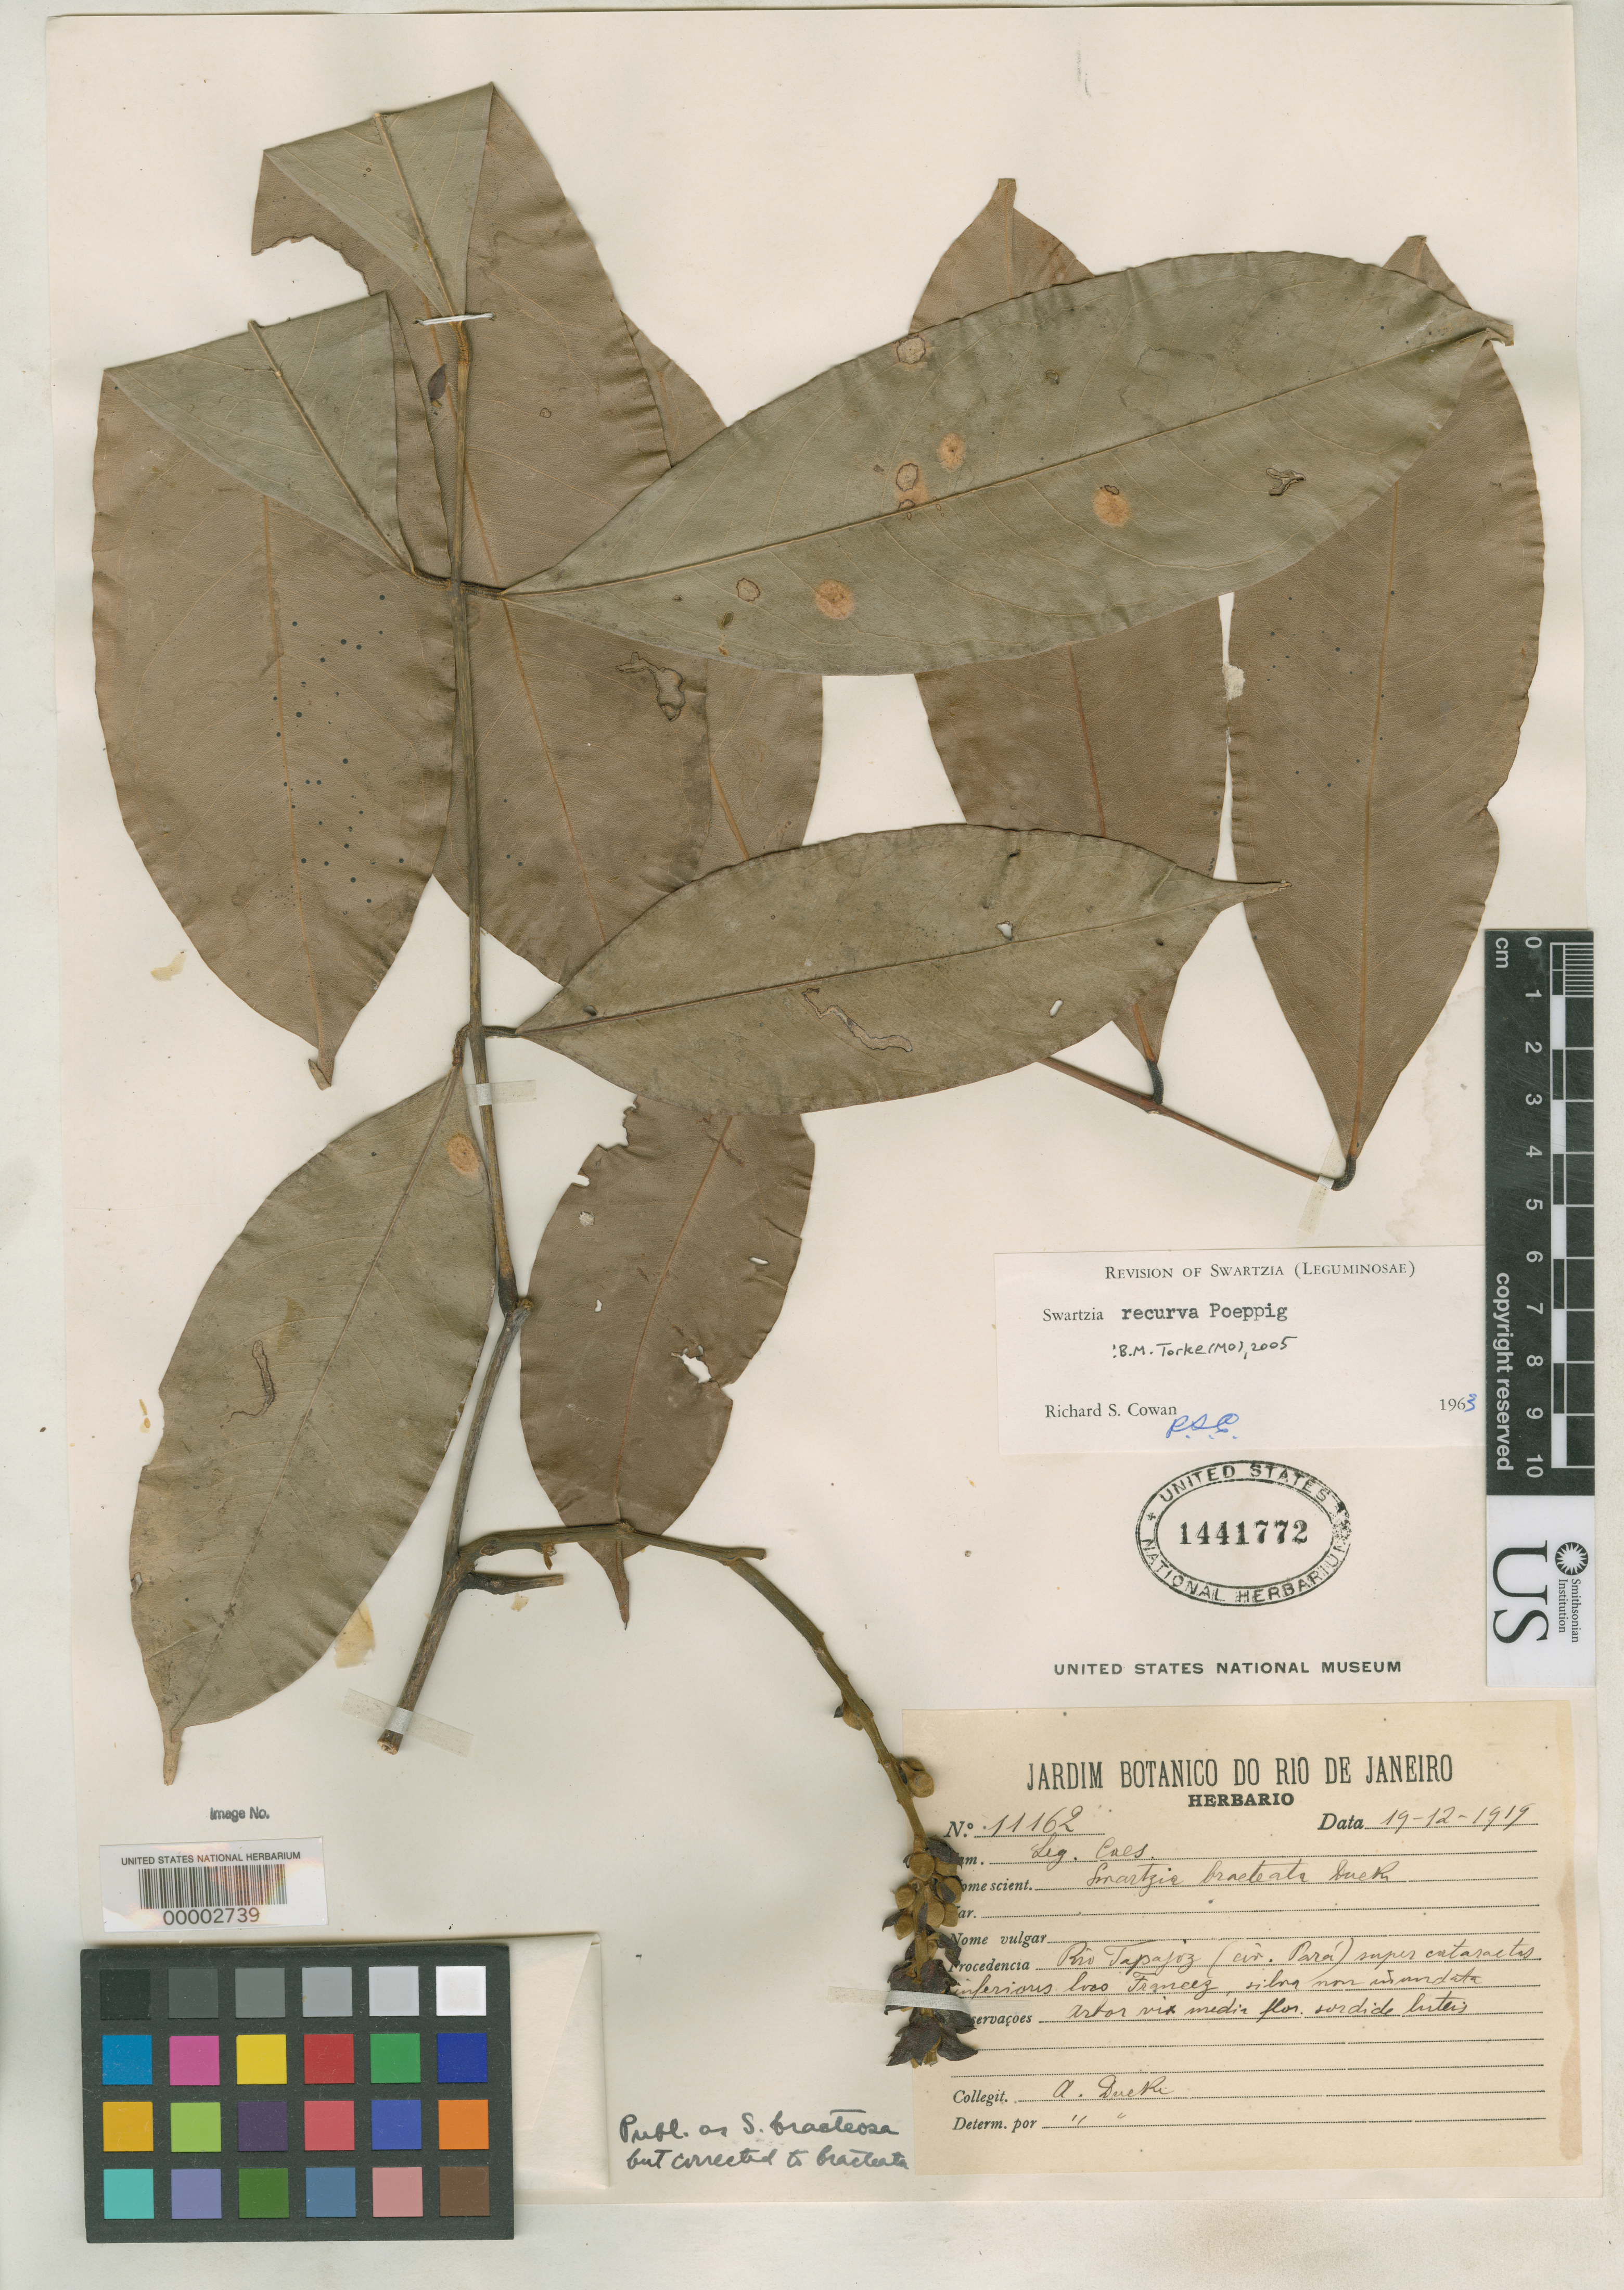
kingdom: Plantae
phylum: Tracheophyta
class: Magnoliopsida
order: Fabales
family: Fabaceae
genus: Swartzia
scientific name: Swartzia bracteosa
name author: Ducke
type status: Isotype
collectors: A. Ducke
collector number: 11162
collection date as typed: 19 Dec 1919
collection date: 1919-12-19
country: Brazil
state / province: Pará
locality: Rio Tapajoz, cataracts below Francez.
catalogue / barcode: US 1441772